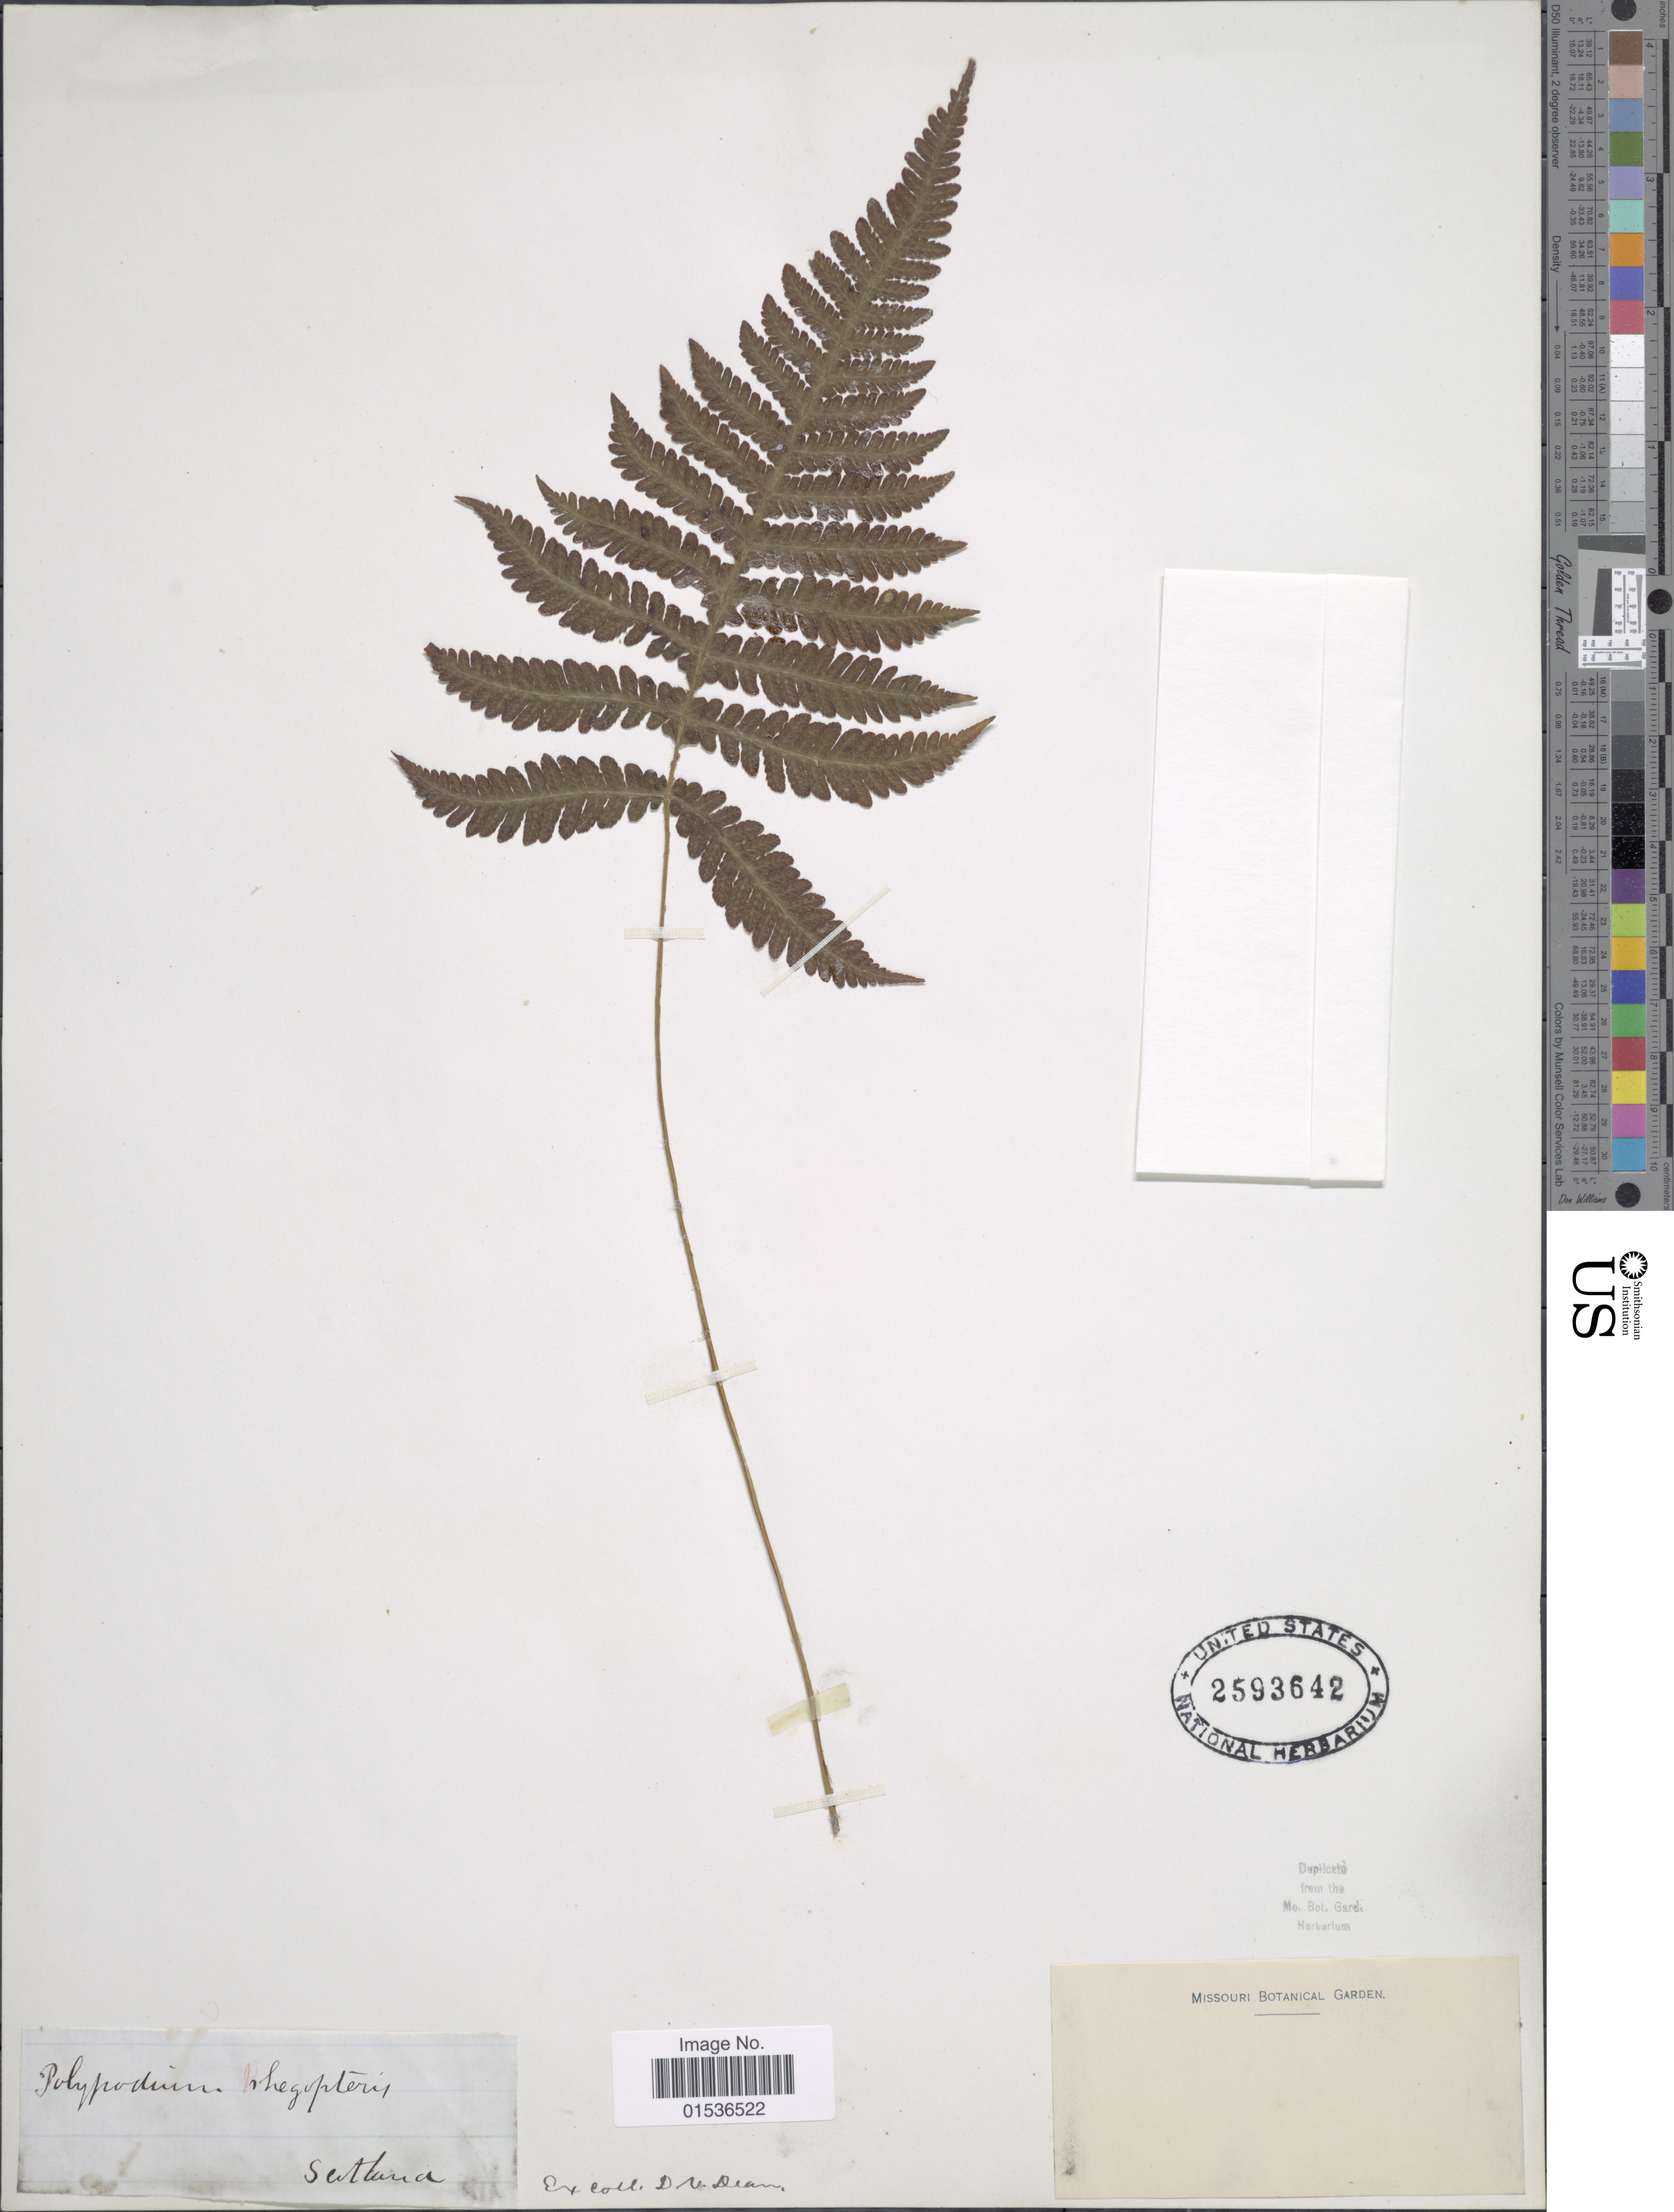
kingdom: Plantae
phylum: Tracheophyta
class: Polypodiopsida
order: Polypodiales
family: Thelypteridaceae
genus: Phegopteris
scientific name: Phegopteris connectilis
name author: (Michx.) Watt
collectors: D. Dean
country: India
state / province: Rajasthan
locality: Sathana. [interpreted]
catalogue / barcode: US 2593642